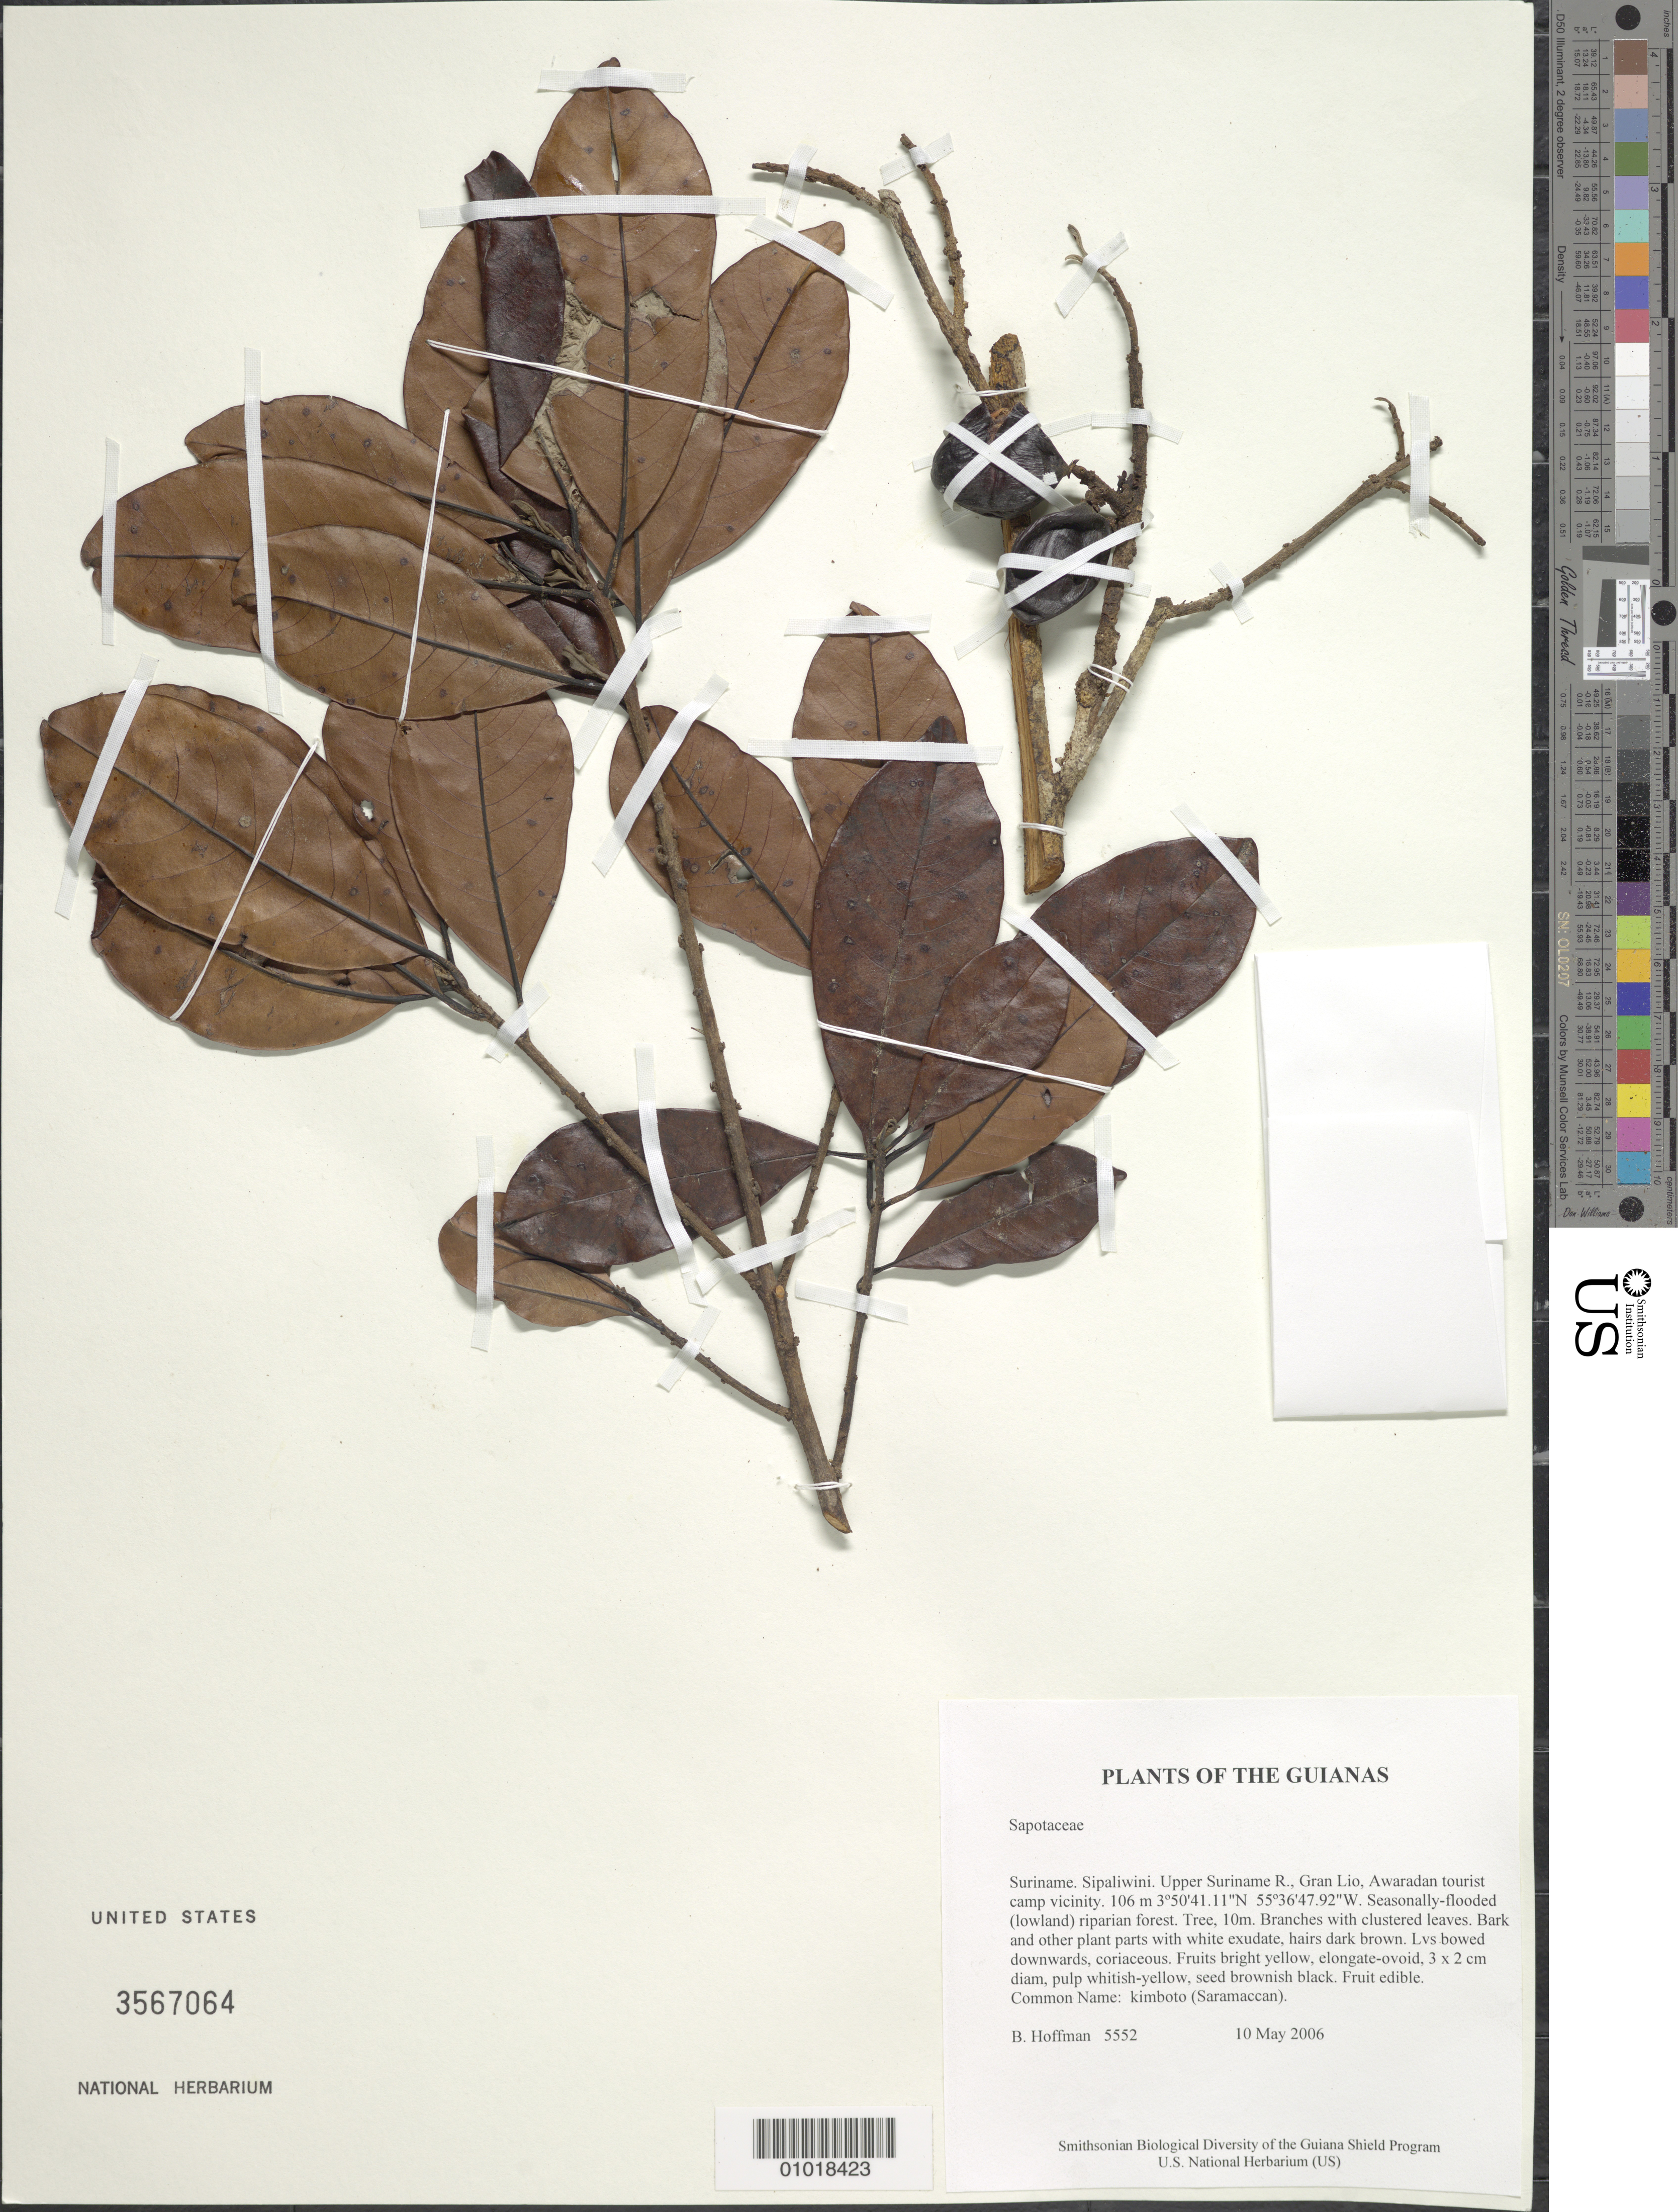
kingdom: Plantae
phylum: Tracheophyta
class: Magnoliopsida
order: Ericales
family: Sapotaceae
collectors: B. Hoffman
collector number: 5552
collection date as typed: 10 May 2006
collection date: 2006-05-10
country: Suriname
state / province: Sipaliwini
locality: Upper Suriname R., Gran Lio, Awaradan tourist camp vicinity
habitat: Seasonally-flooded (lowland) riparian forest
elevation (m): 106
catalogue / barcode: US 3567064